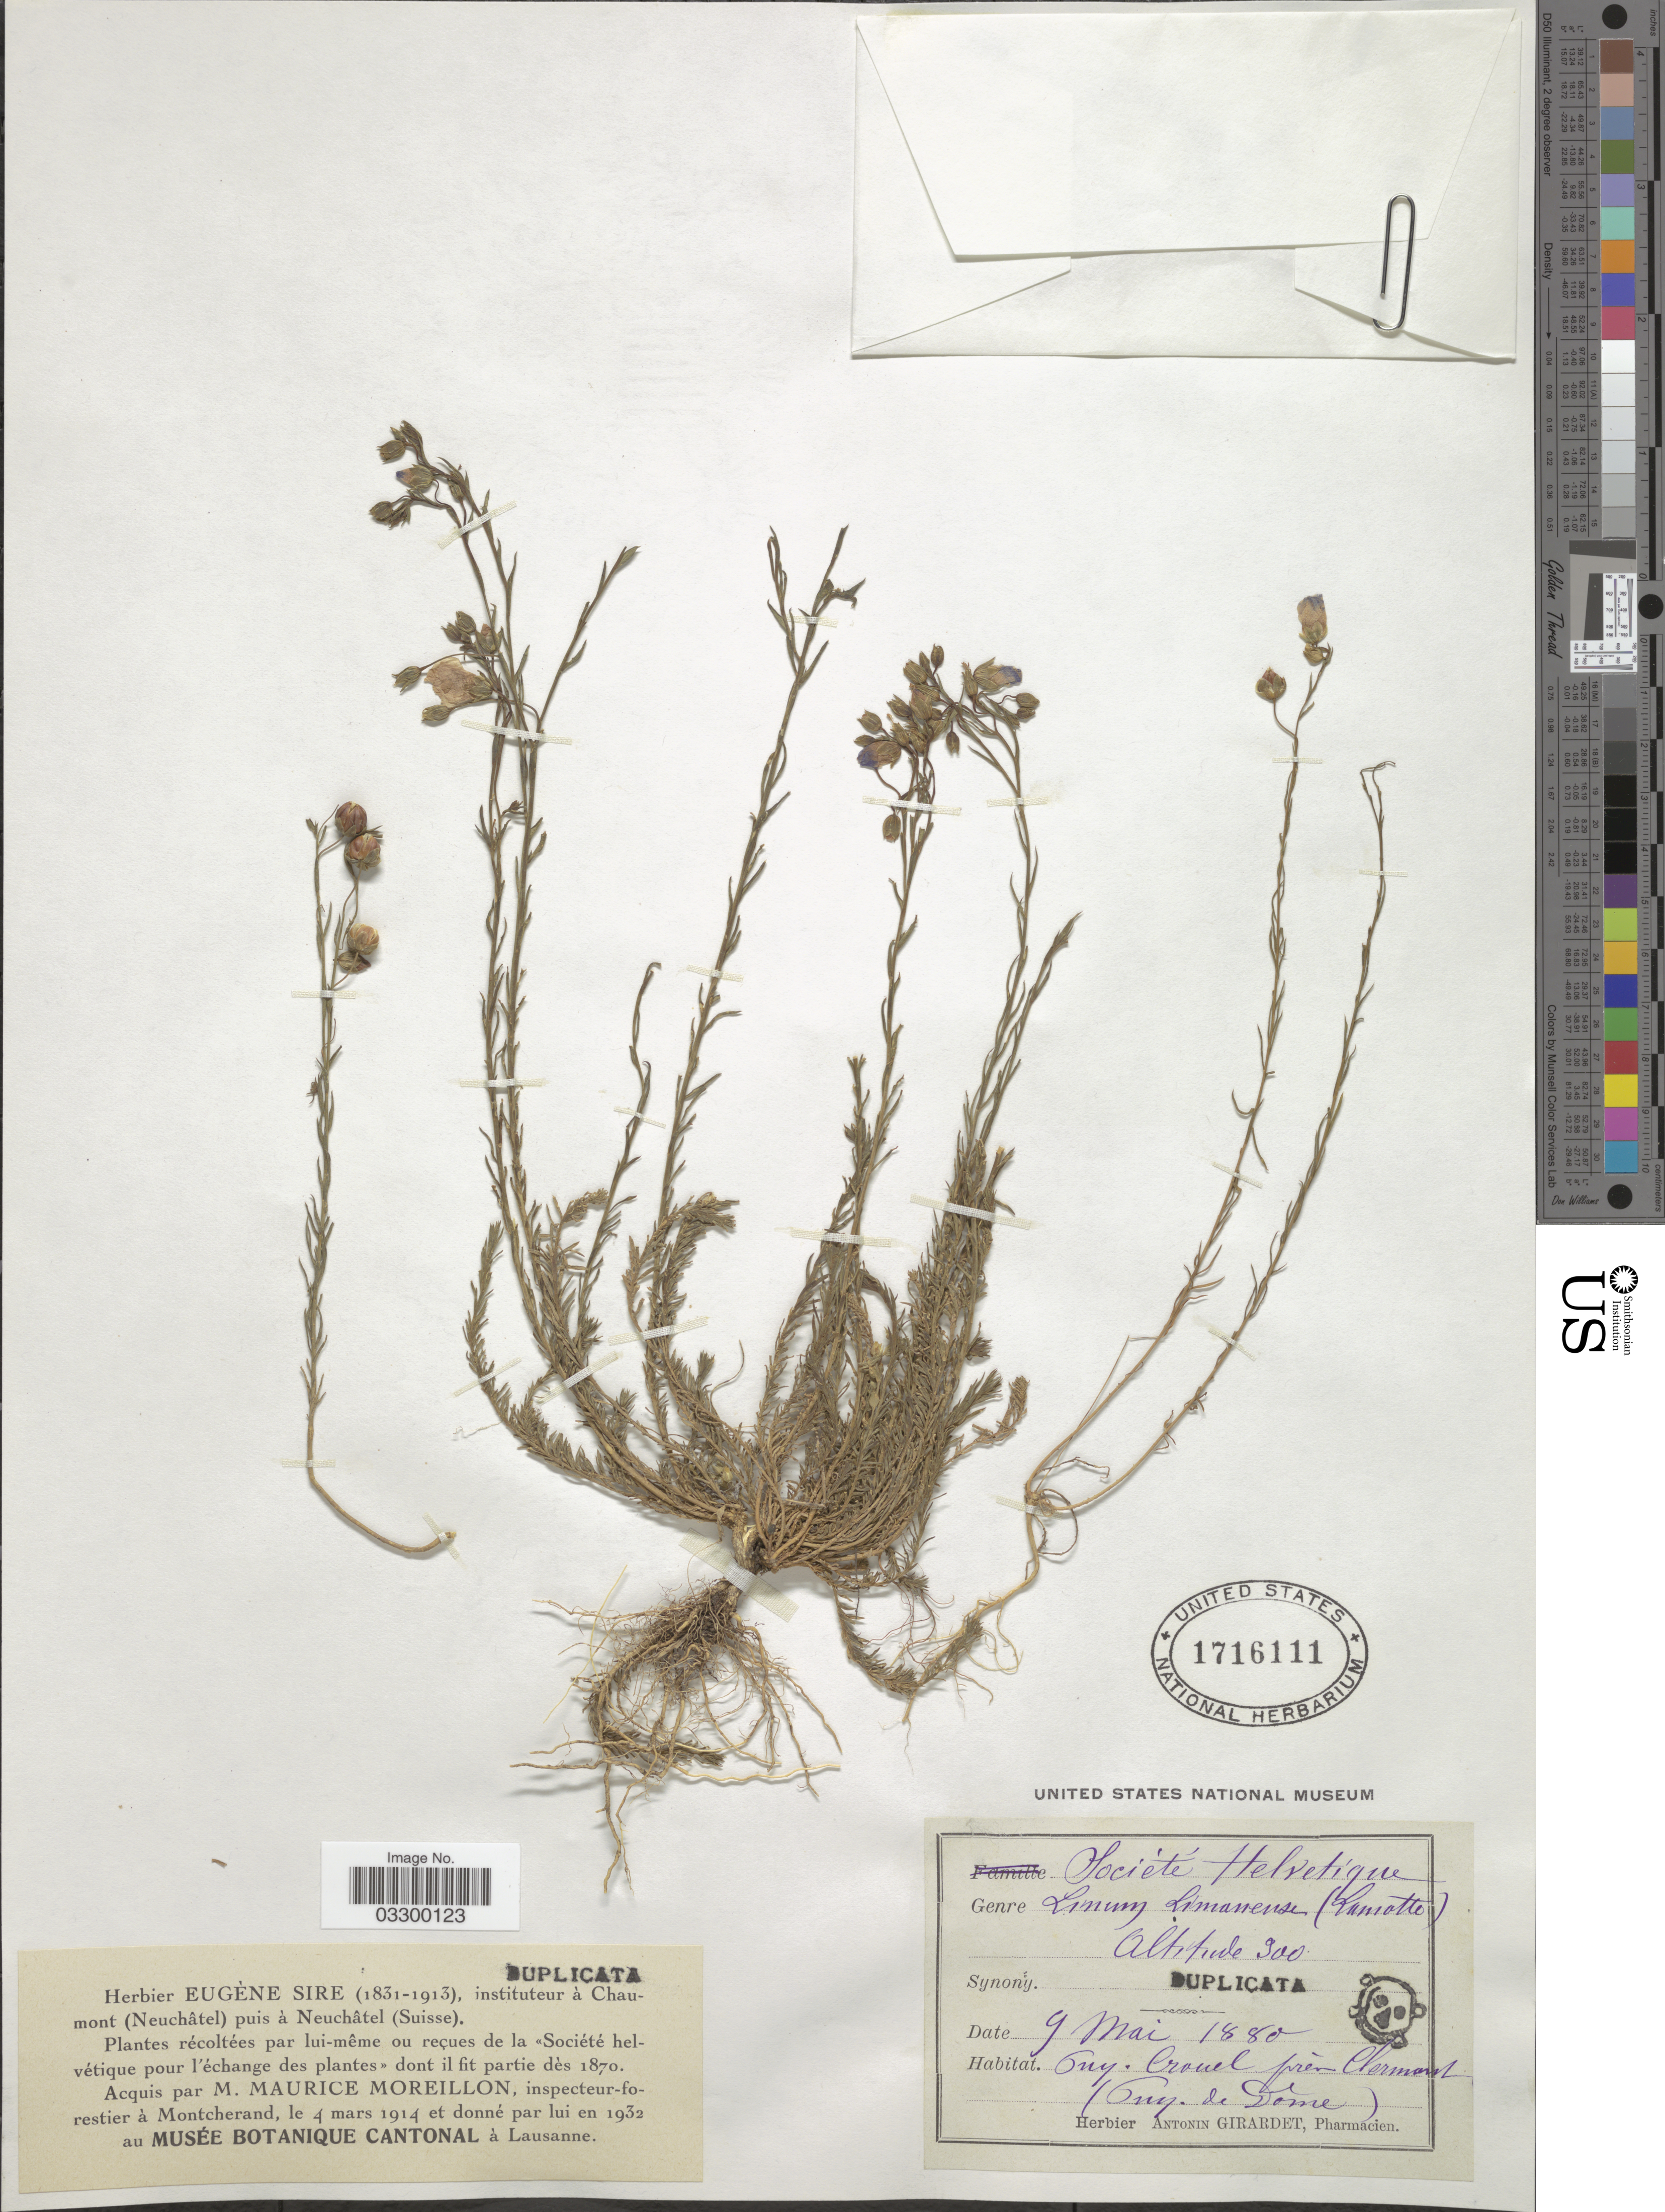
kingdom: Plantae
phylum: Tracheophyta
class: Magnoliopsida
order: Malpighiales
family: Linaceae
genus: Linum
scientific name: Linum limanense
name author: Lamotte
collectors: Ex herb. Antonin Girardet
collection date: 1880-05-09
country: Switzerland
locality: Helvetique. Puy Crouel près Clermont. (Puy. de Dôme).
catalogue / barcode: US 1716111